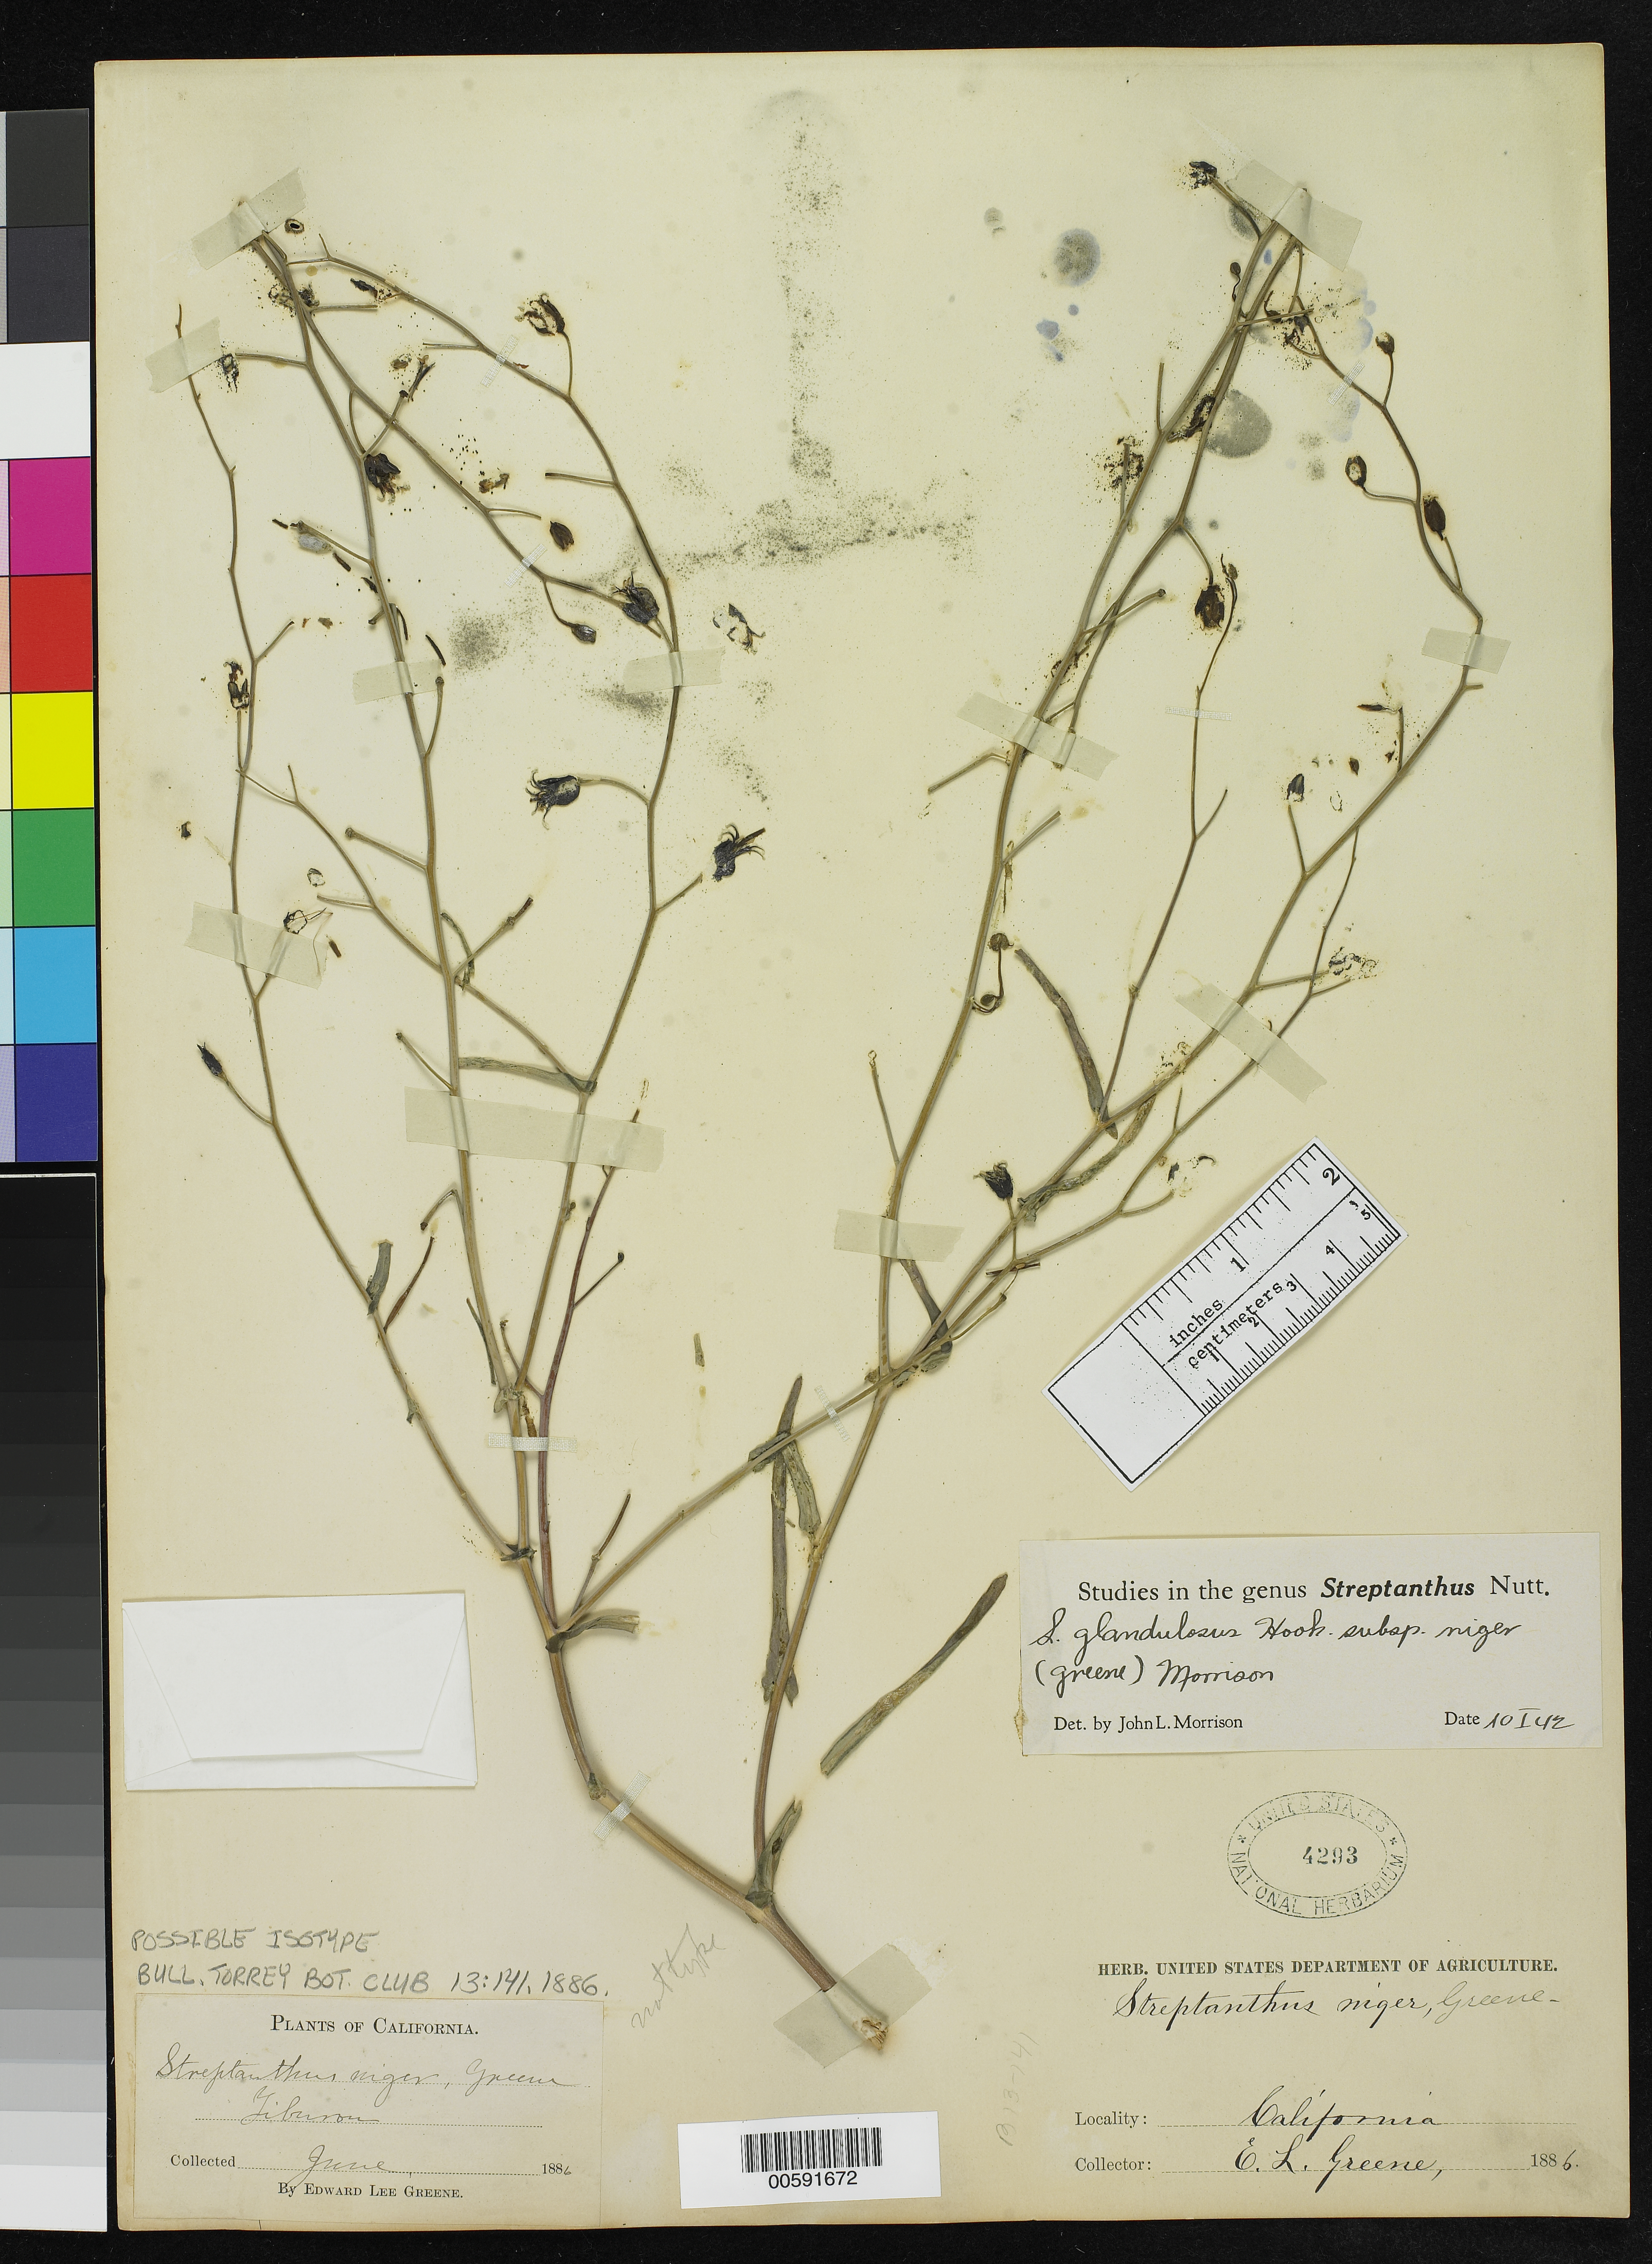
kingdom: Plantae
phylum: Tracheophyta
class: Magnoliopsida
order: Brassicales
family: Brassicaceae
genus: Streptanthus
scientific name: Streptanthus niger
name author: Greene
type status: Isotype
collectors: E. L. Greene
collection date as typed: Jun 1886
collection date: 1886-06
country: United States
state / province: California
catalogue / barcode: US 4293